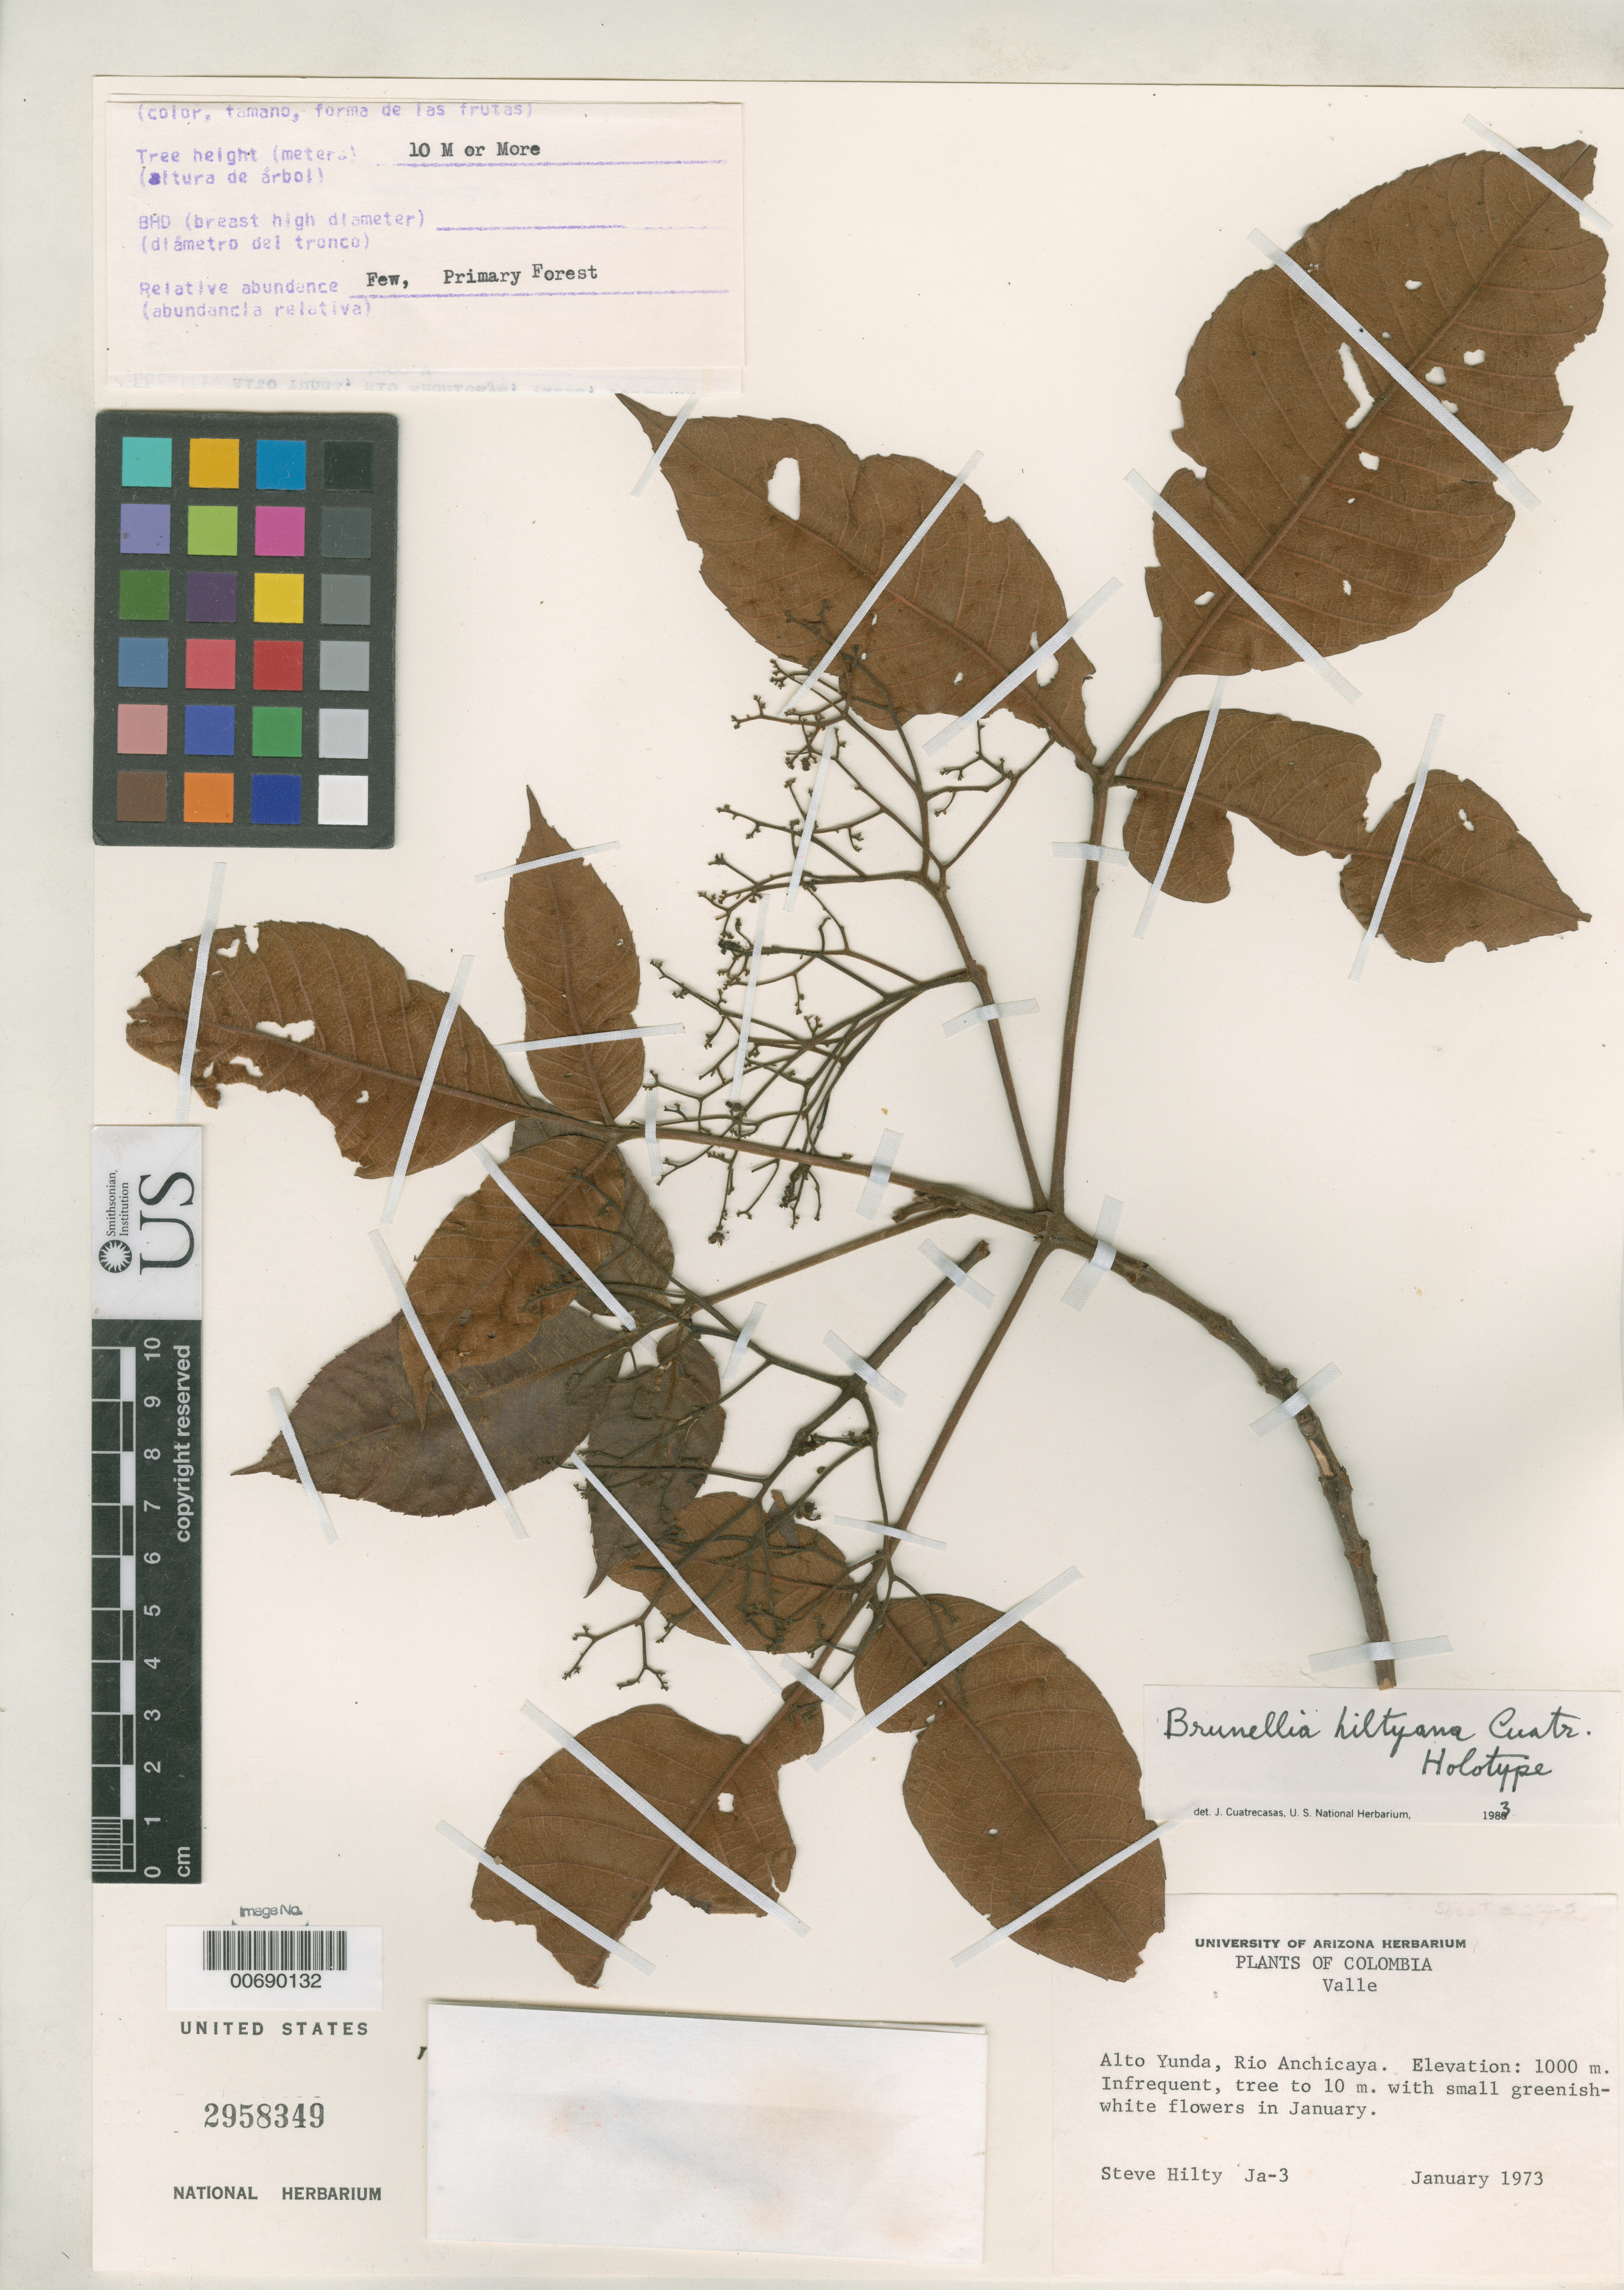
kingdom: Plantae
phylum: Tracheophyta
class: Magnoliopsida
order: Oxalidales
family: Brunelliaceae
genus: Brunellia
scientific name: Brunellia hiltyana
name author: Cuatrec.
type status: Holotype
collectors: S. Hilty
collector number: Ja-3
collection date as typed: Jan 1973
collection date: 1973-01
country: Colombia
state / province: Valle del Cauca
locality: Alto Yunda at Rio Anchicaya, Cordillera Occidental.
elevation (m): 1000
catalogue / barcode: US 2958349